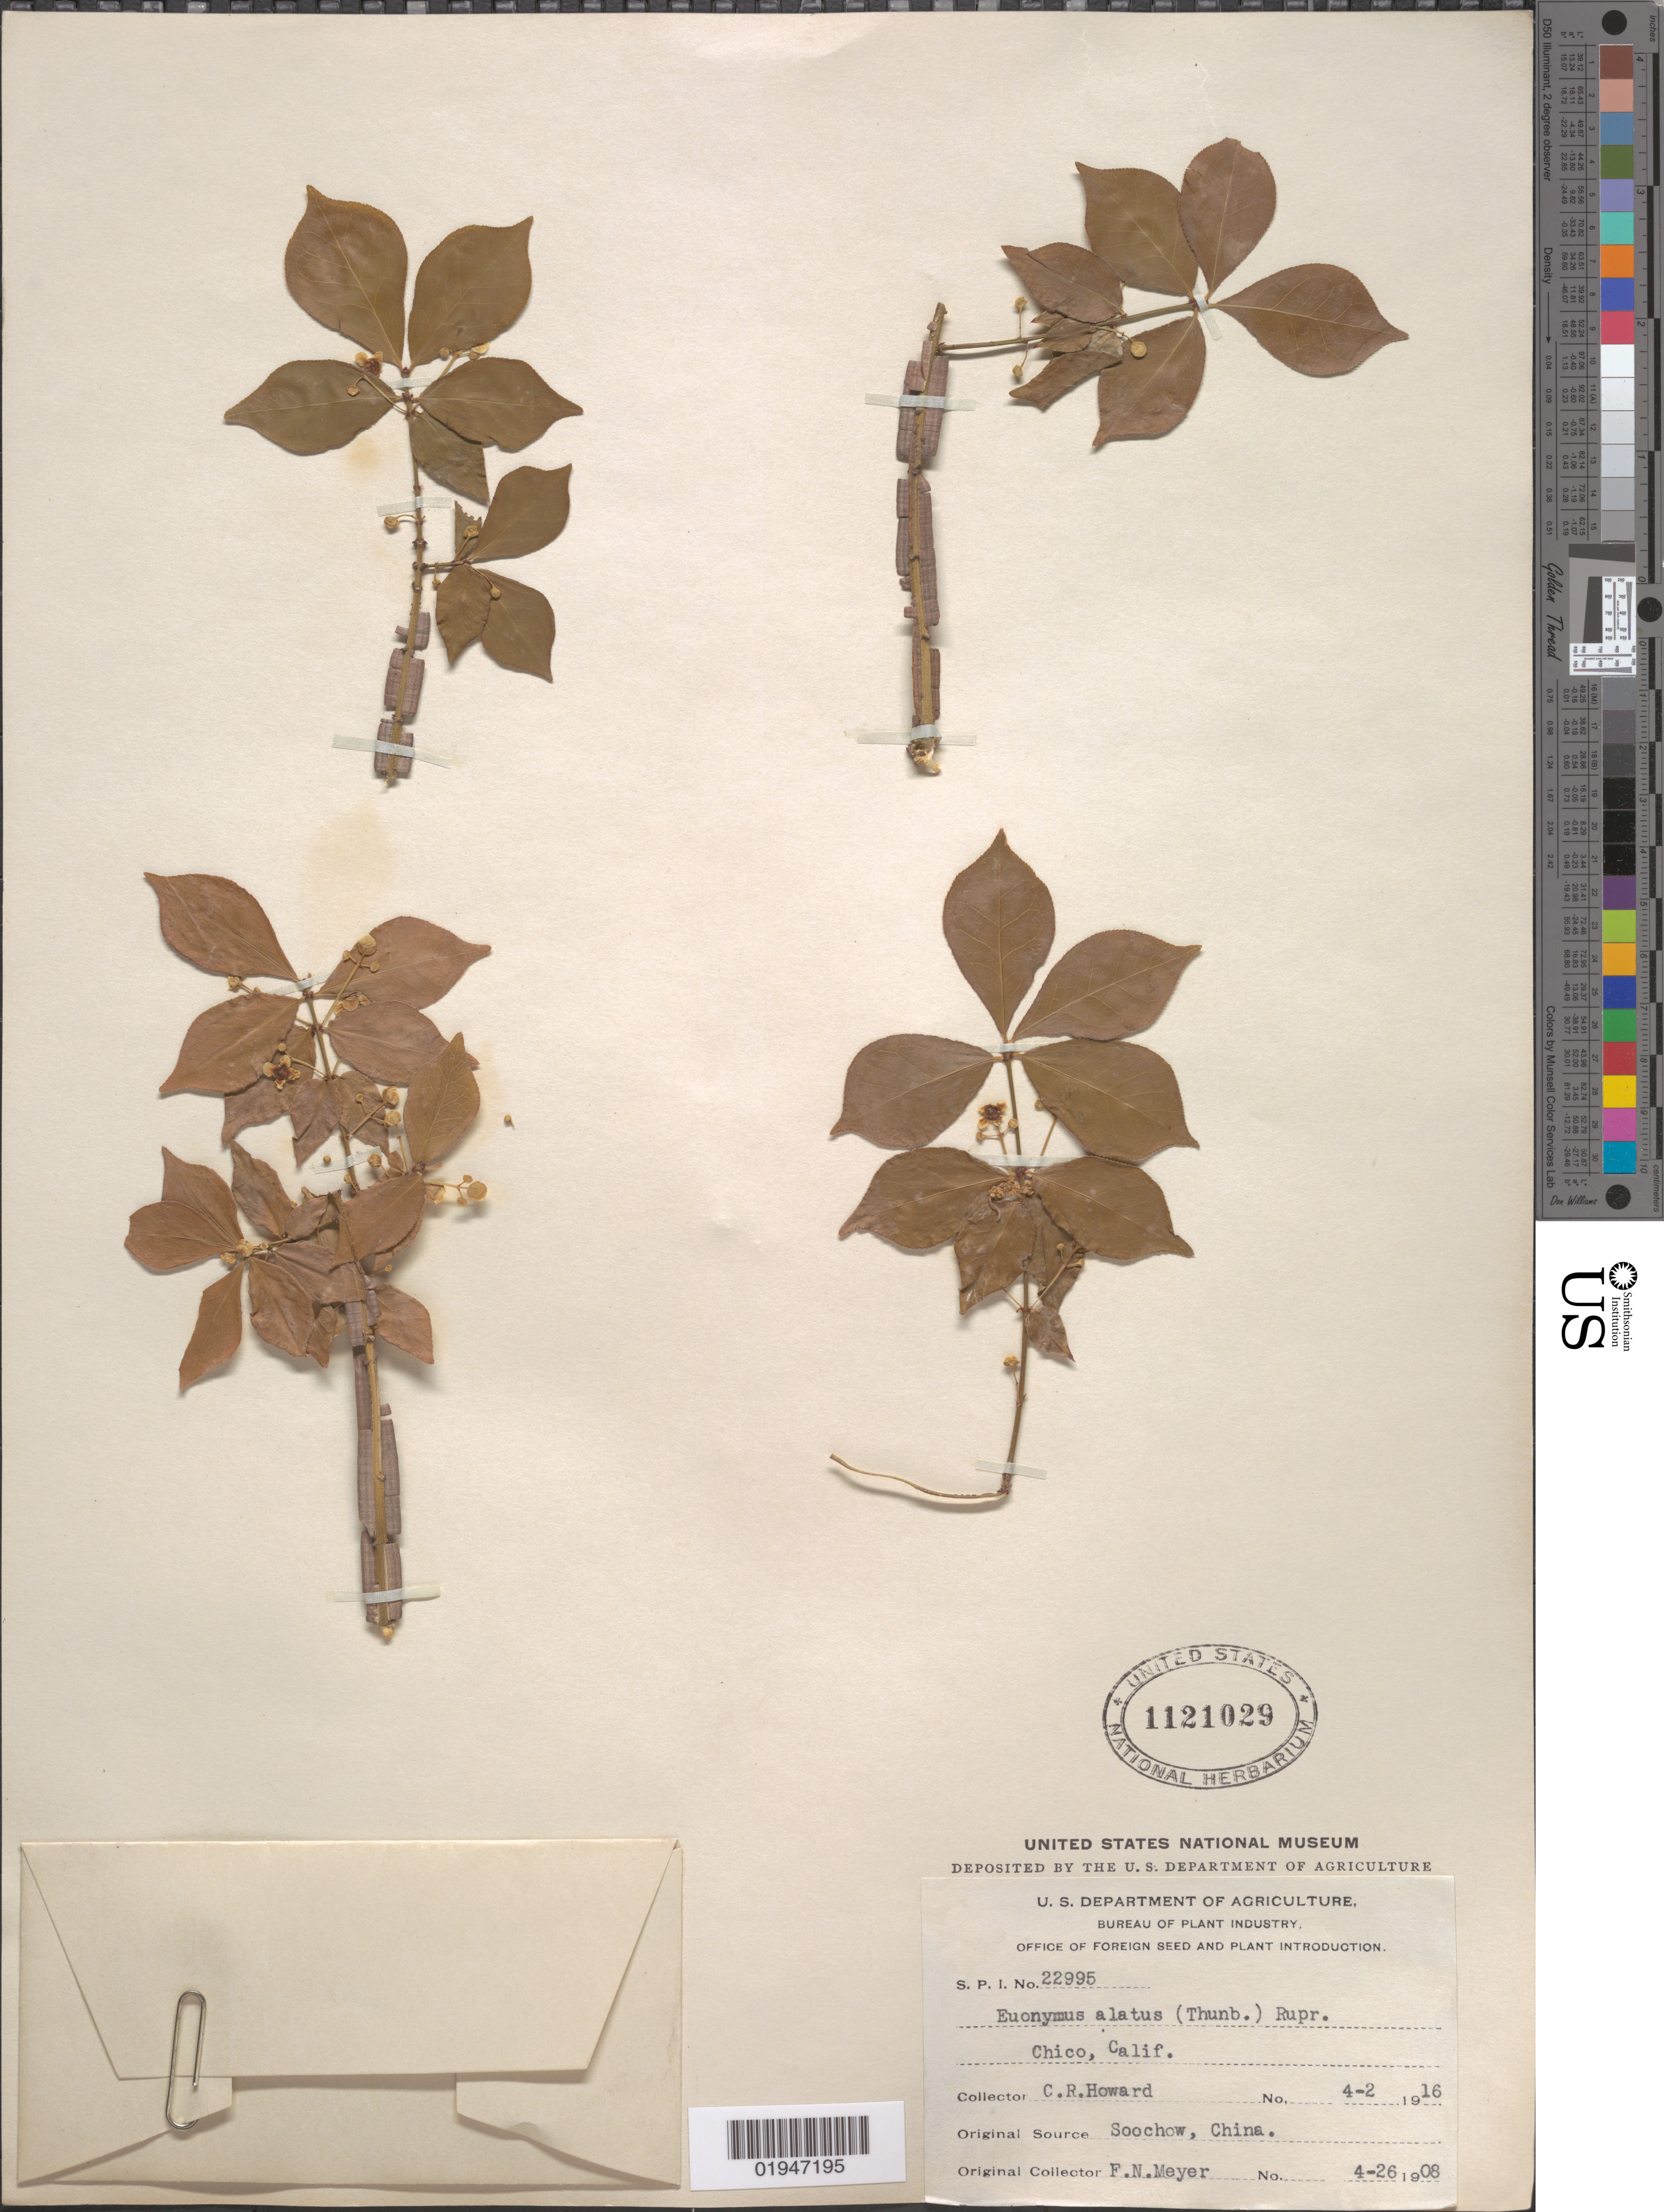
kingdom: Plantae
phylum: Tracheophyta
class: Magnoliopsida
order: Celastrales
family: Celastraceae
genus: Euonymus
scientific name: Euonymus alatus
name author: (Thunb.) Siebold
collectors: C. Howard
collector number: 22995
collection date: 1916-04-02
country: United States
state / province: California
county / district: Butte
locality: Chico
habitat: Cultivated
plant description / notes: Original source: Soochow, China. Original collector: F.N. Meyer 4-26-1908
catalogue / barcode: US 1121029